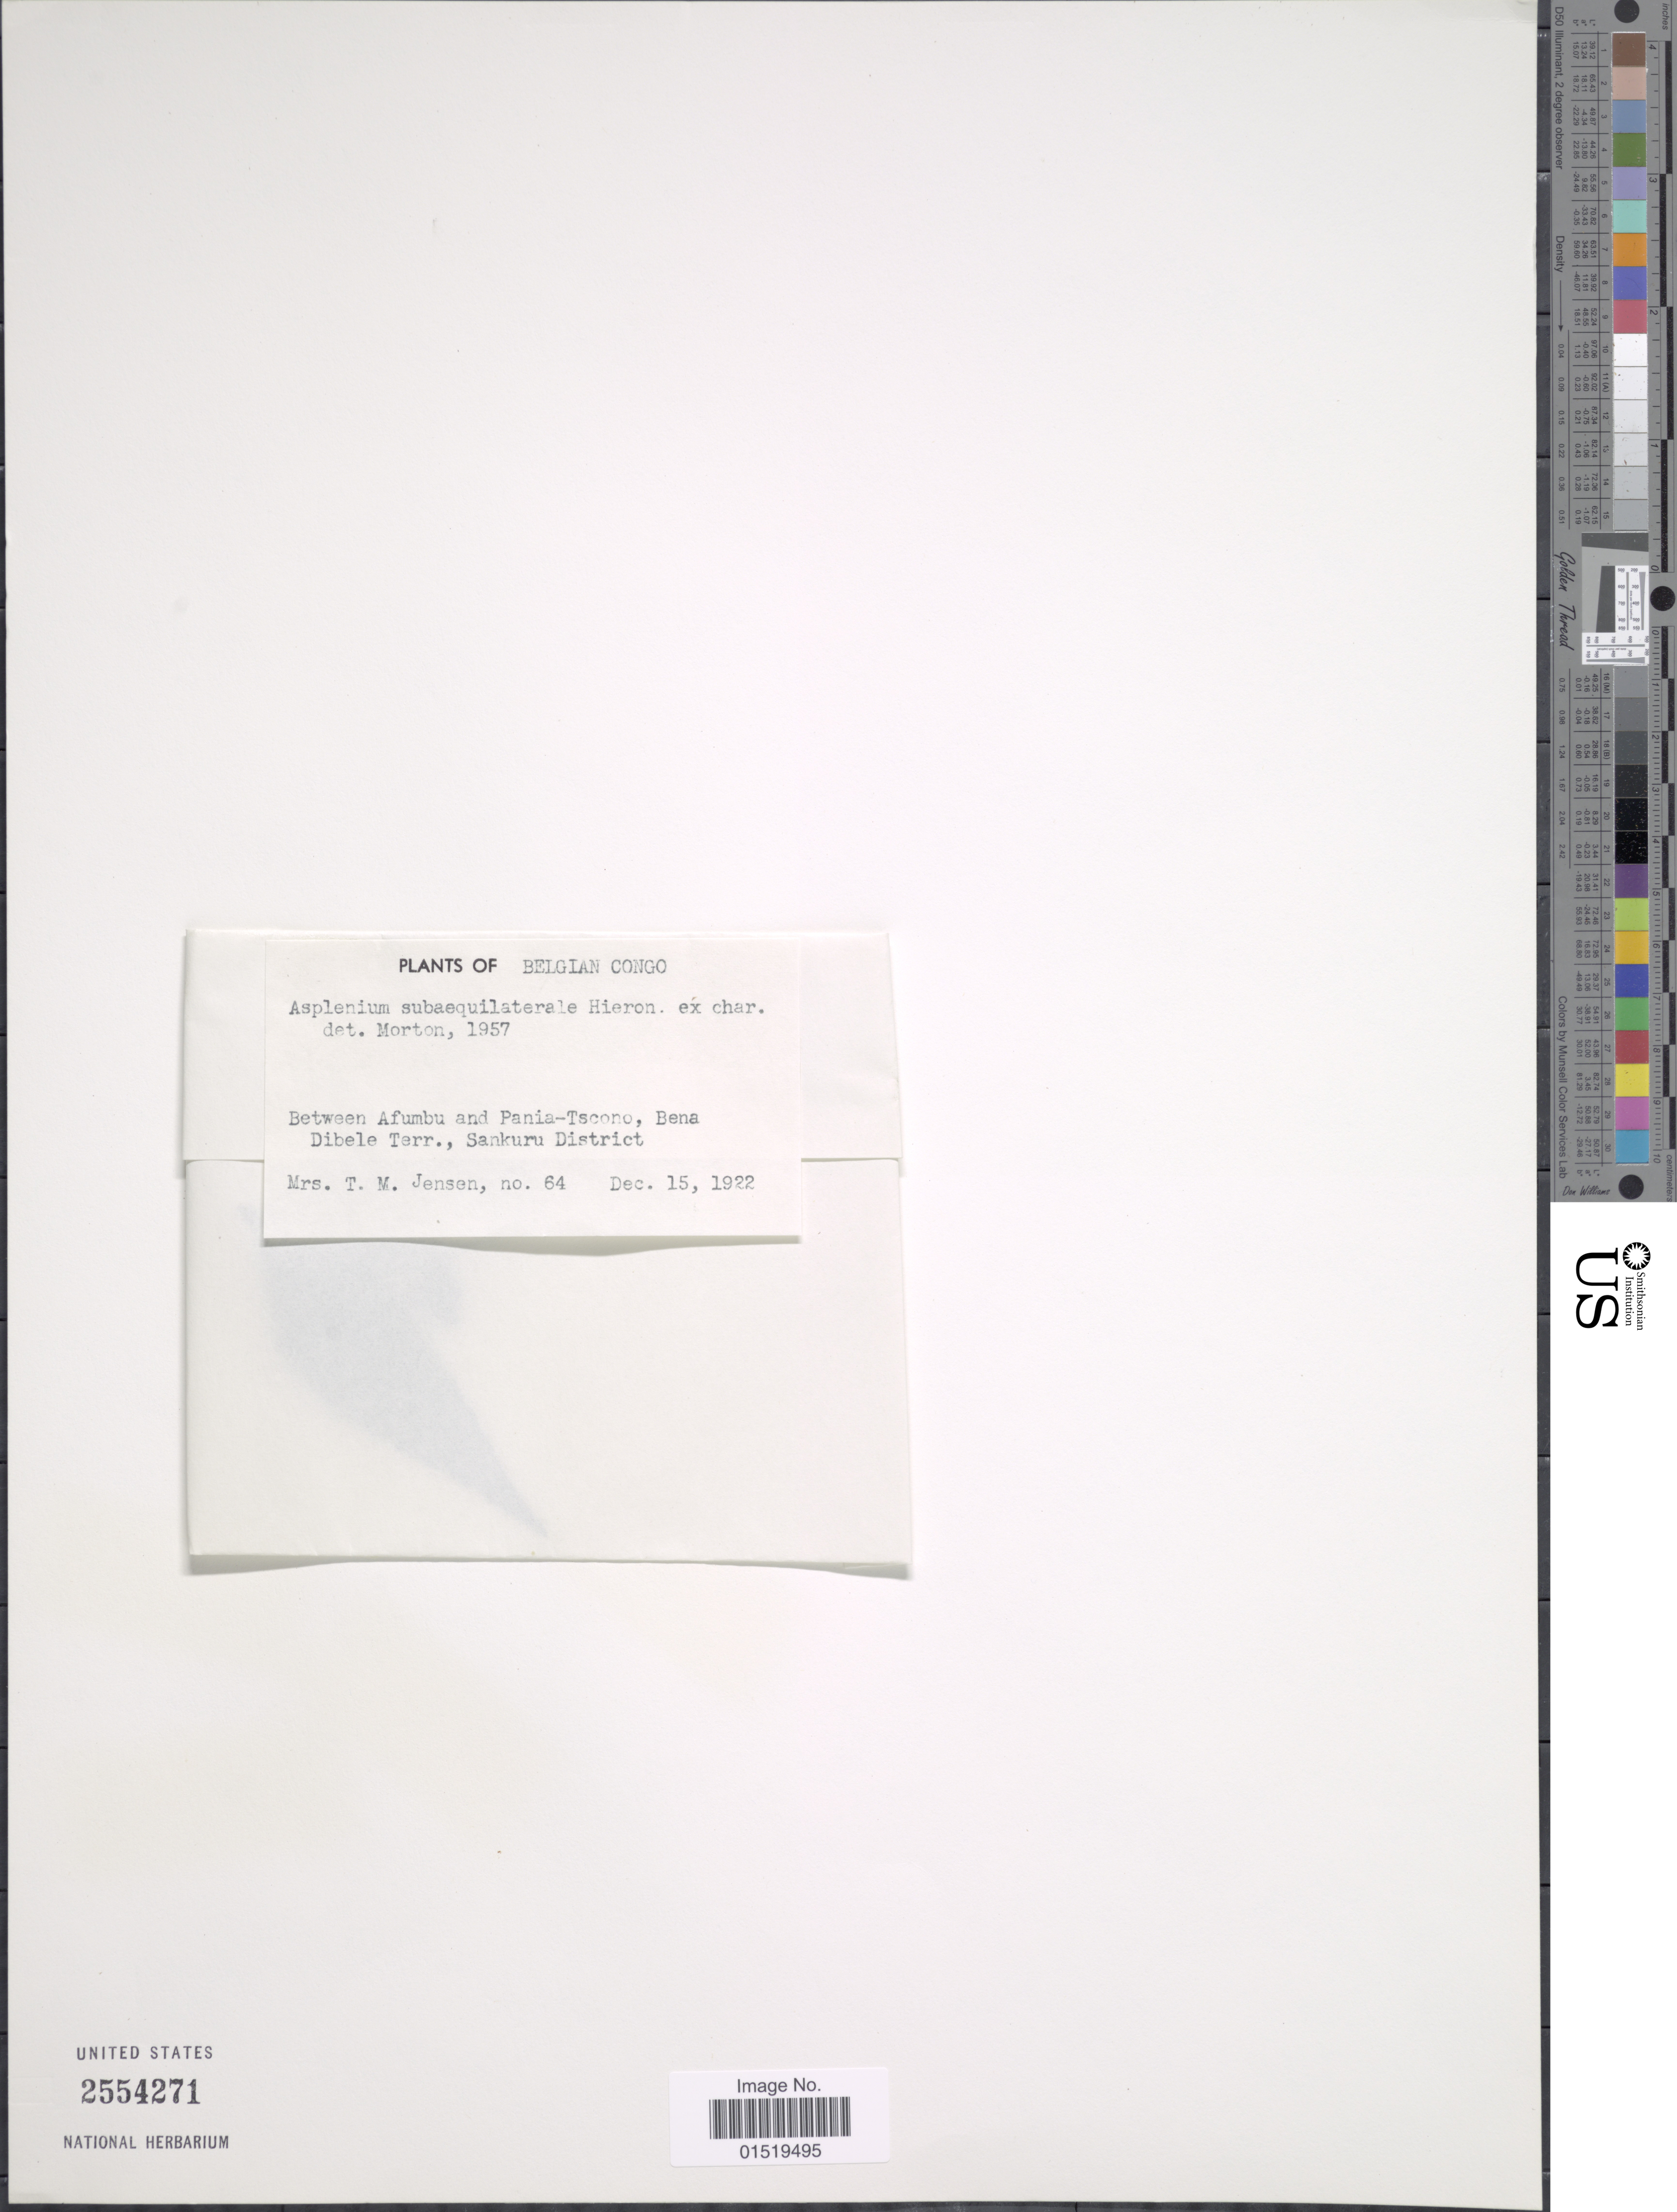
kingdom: Plantae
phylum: Tracheophyta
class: Polypodiopsida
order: Polypodiales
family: Aspleniaceae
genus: Asplenium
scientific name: Asplenium subaequilaterale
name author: (Baker) Hieron.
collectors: T. Jensen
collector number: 64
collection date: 1922-12-15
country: Congo, Democratic Republic of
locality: Belgian Congo. Between Afumbu and Pania-Tscono, Bena Dibele Terr., Sankuru District.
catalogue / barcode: US 2554271